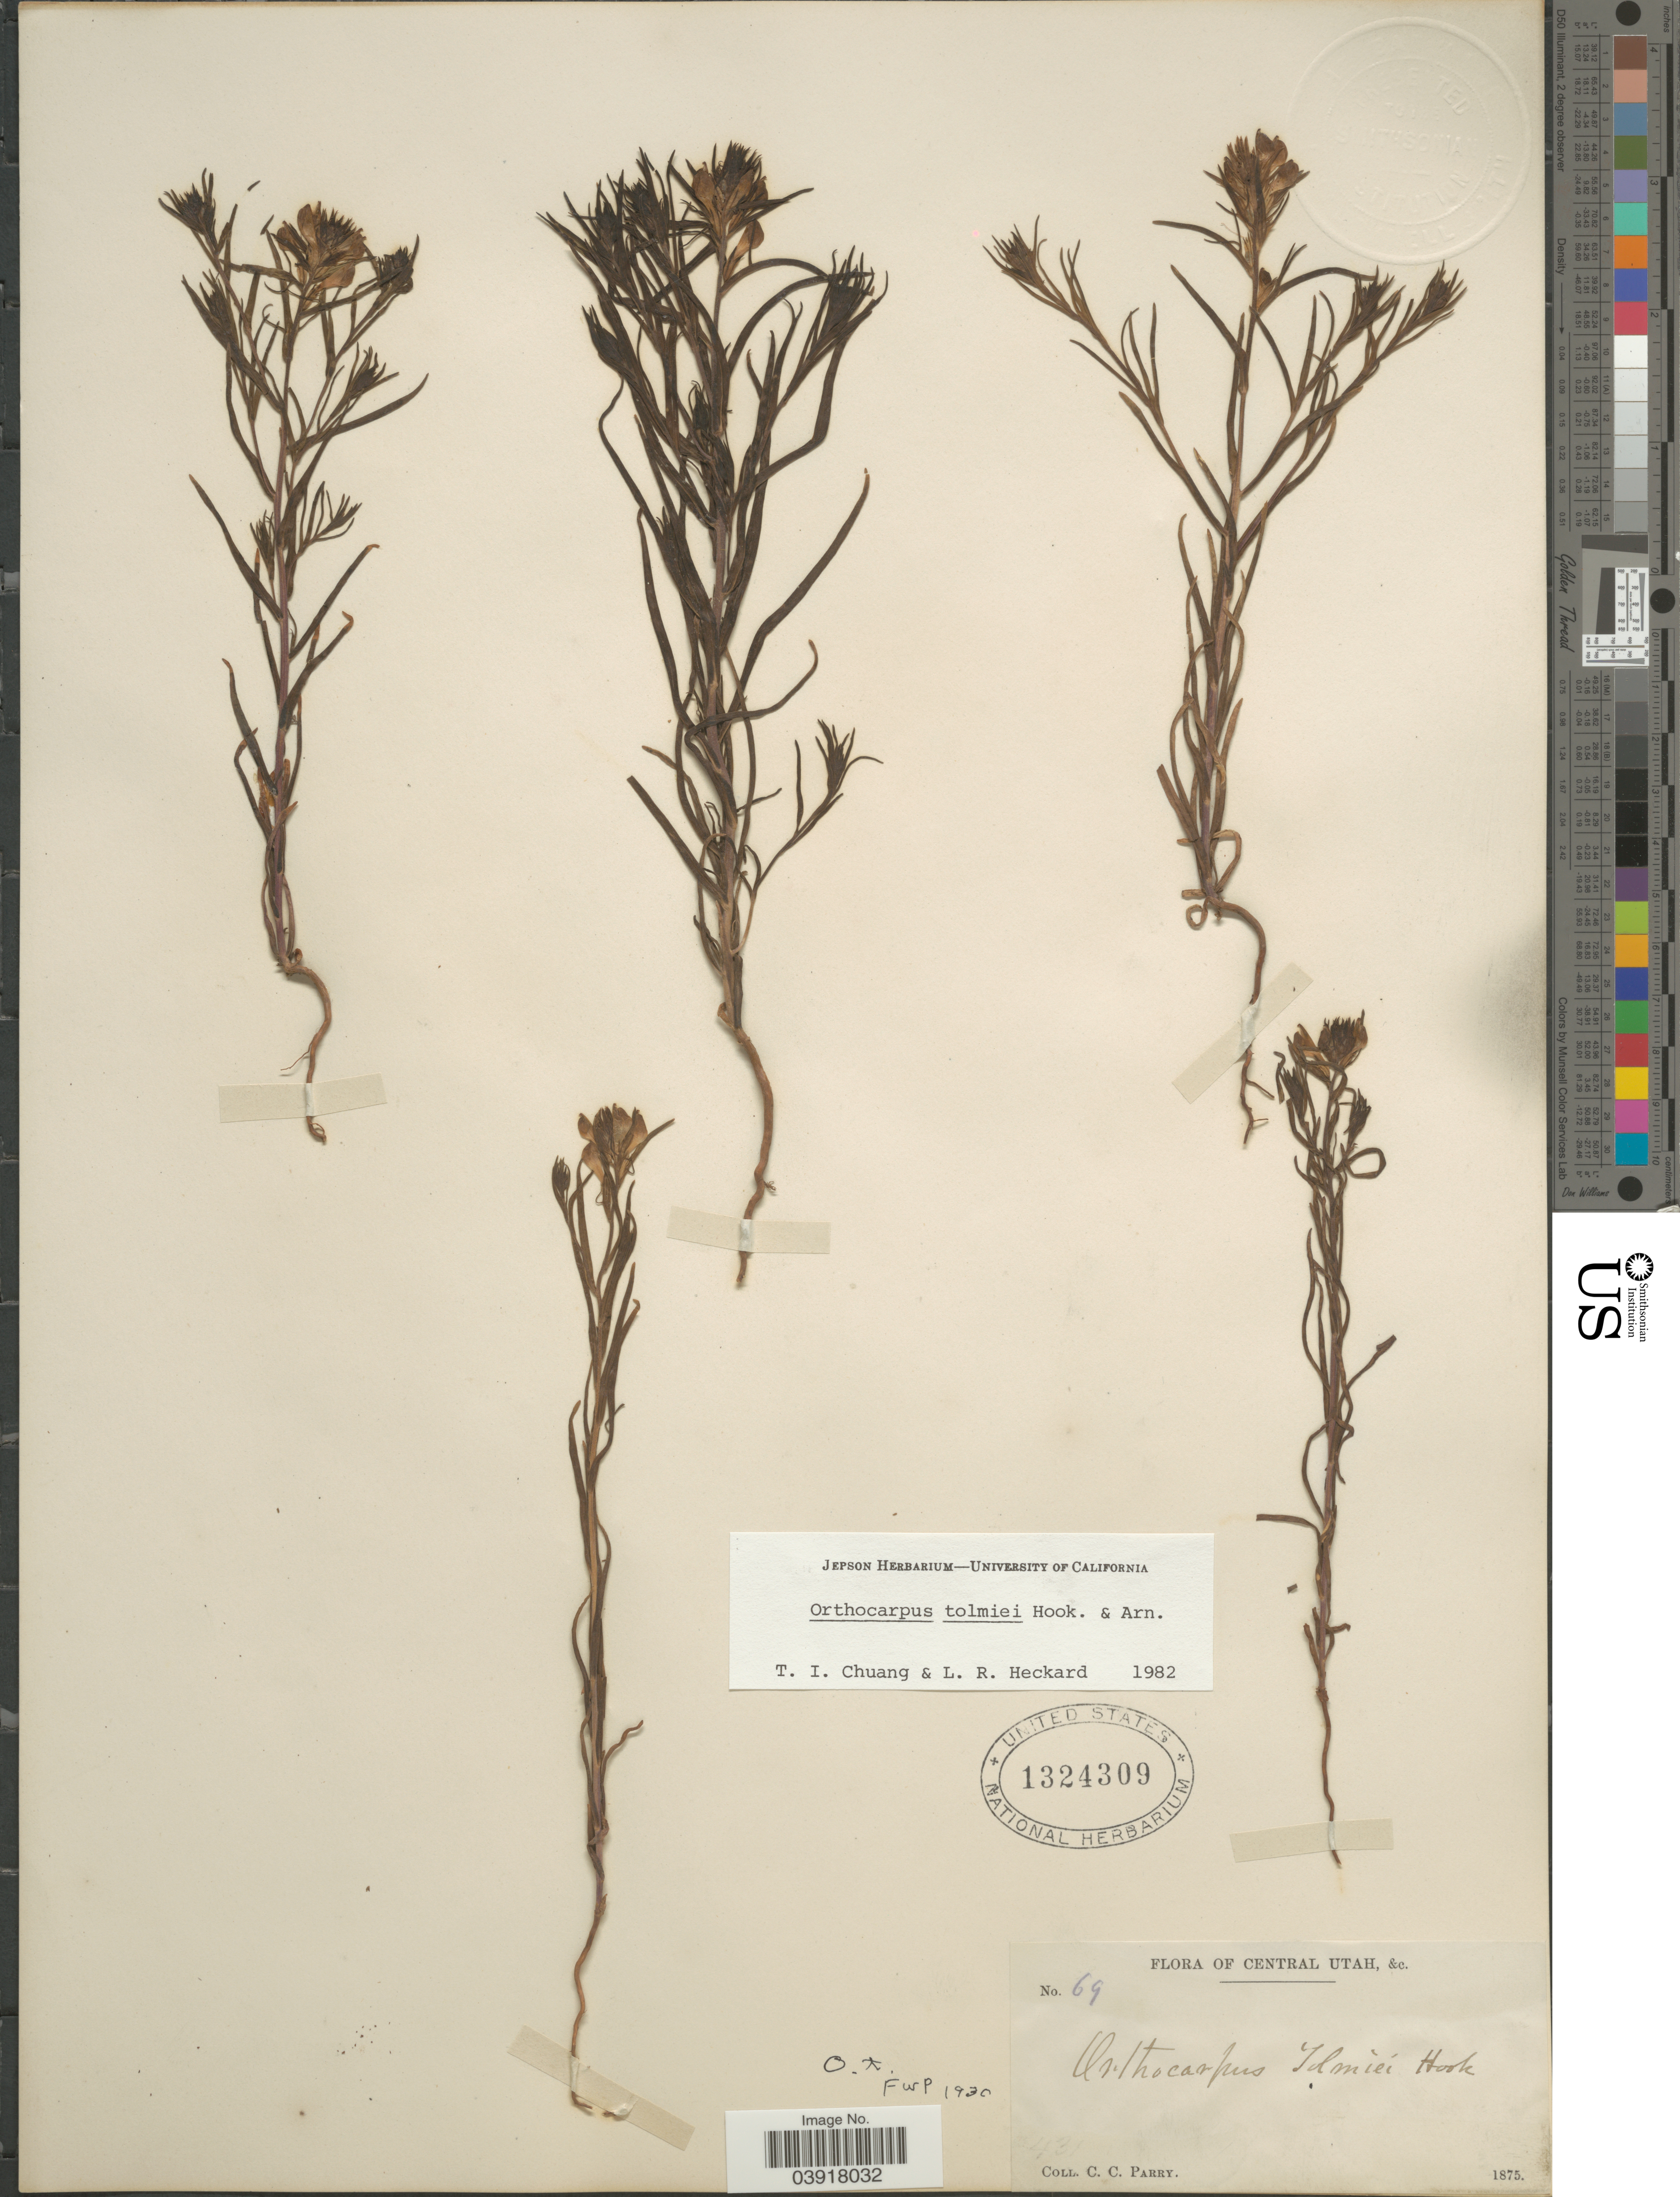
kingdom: Plantae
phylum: Tracheophyta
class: Magnoliopsida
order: Lamiales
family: Orobanchaceae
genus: Orthocarpus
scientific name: Orthocarpus tolmiei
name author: Hook. & Arn.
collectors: C. C. Parry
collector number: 69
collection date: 1875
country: United States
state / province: Utah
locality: Central Utah.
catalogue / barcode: US 1324309